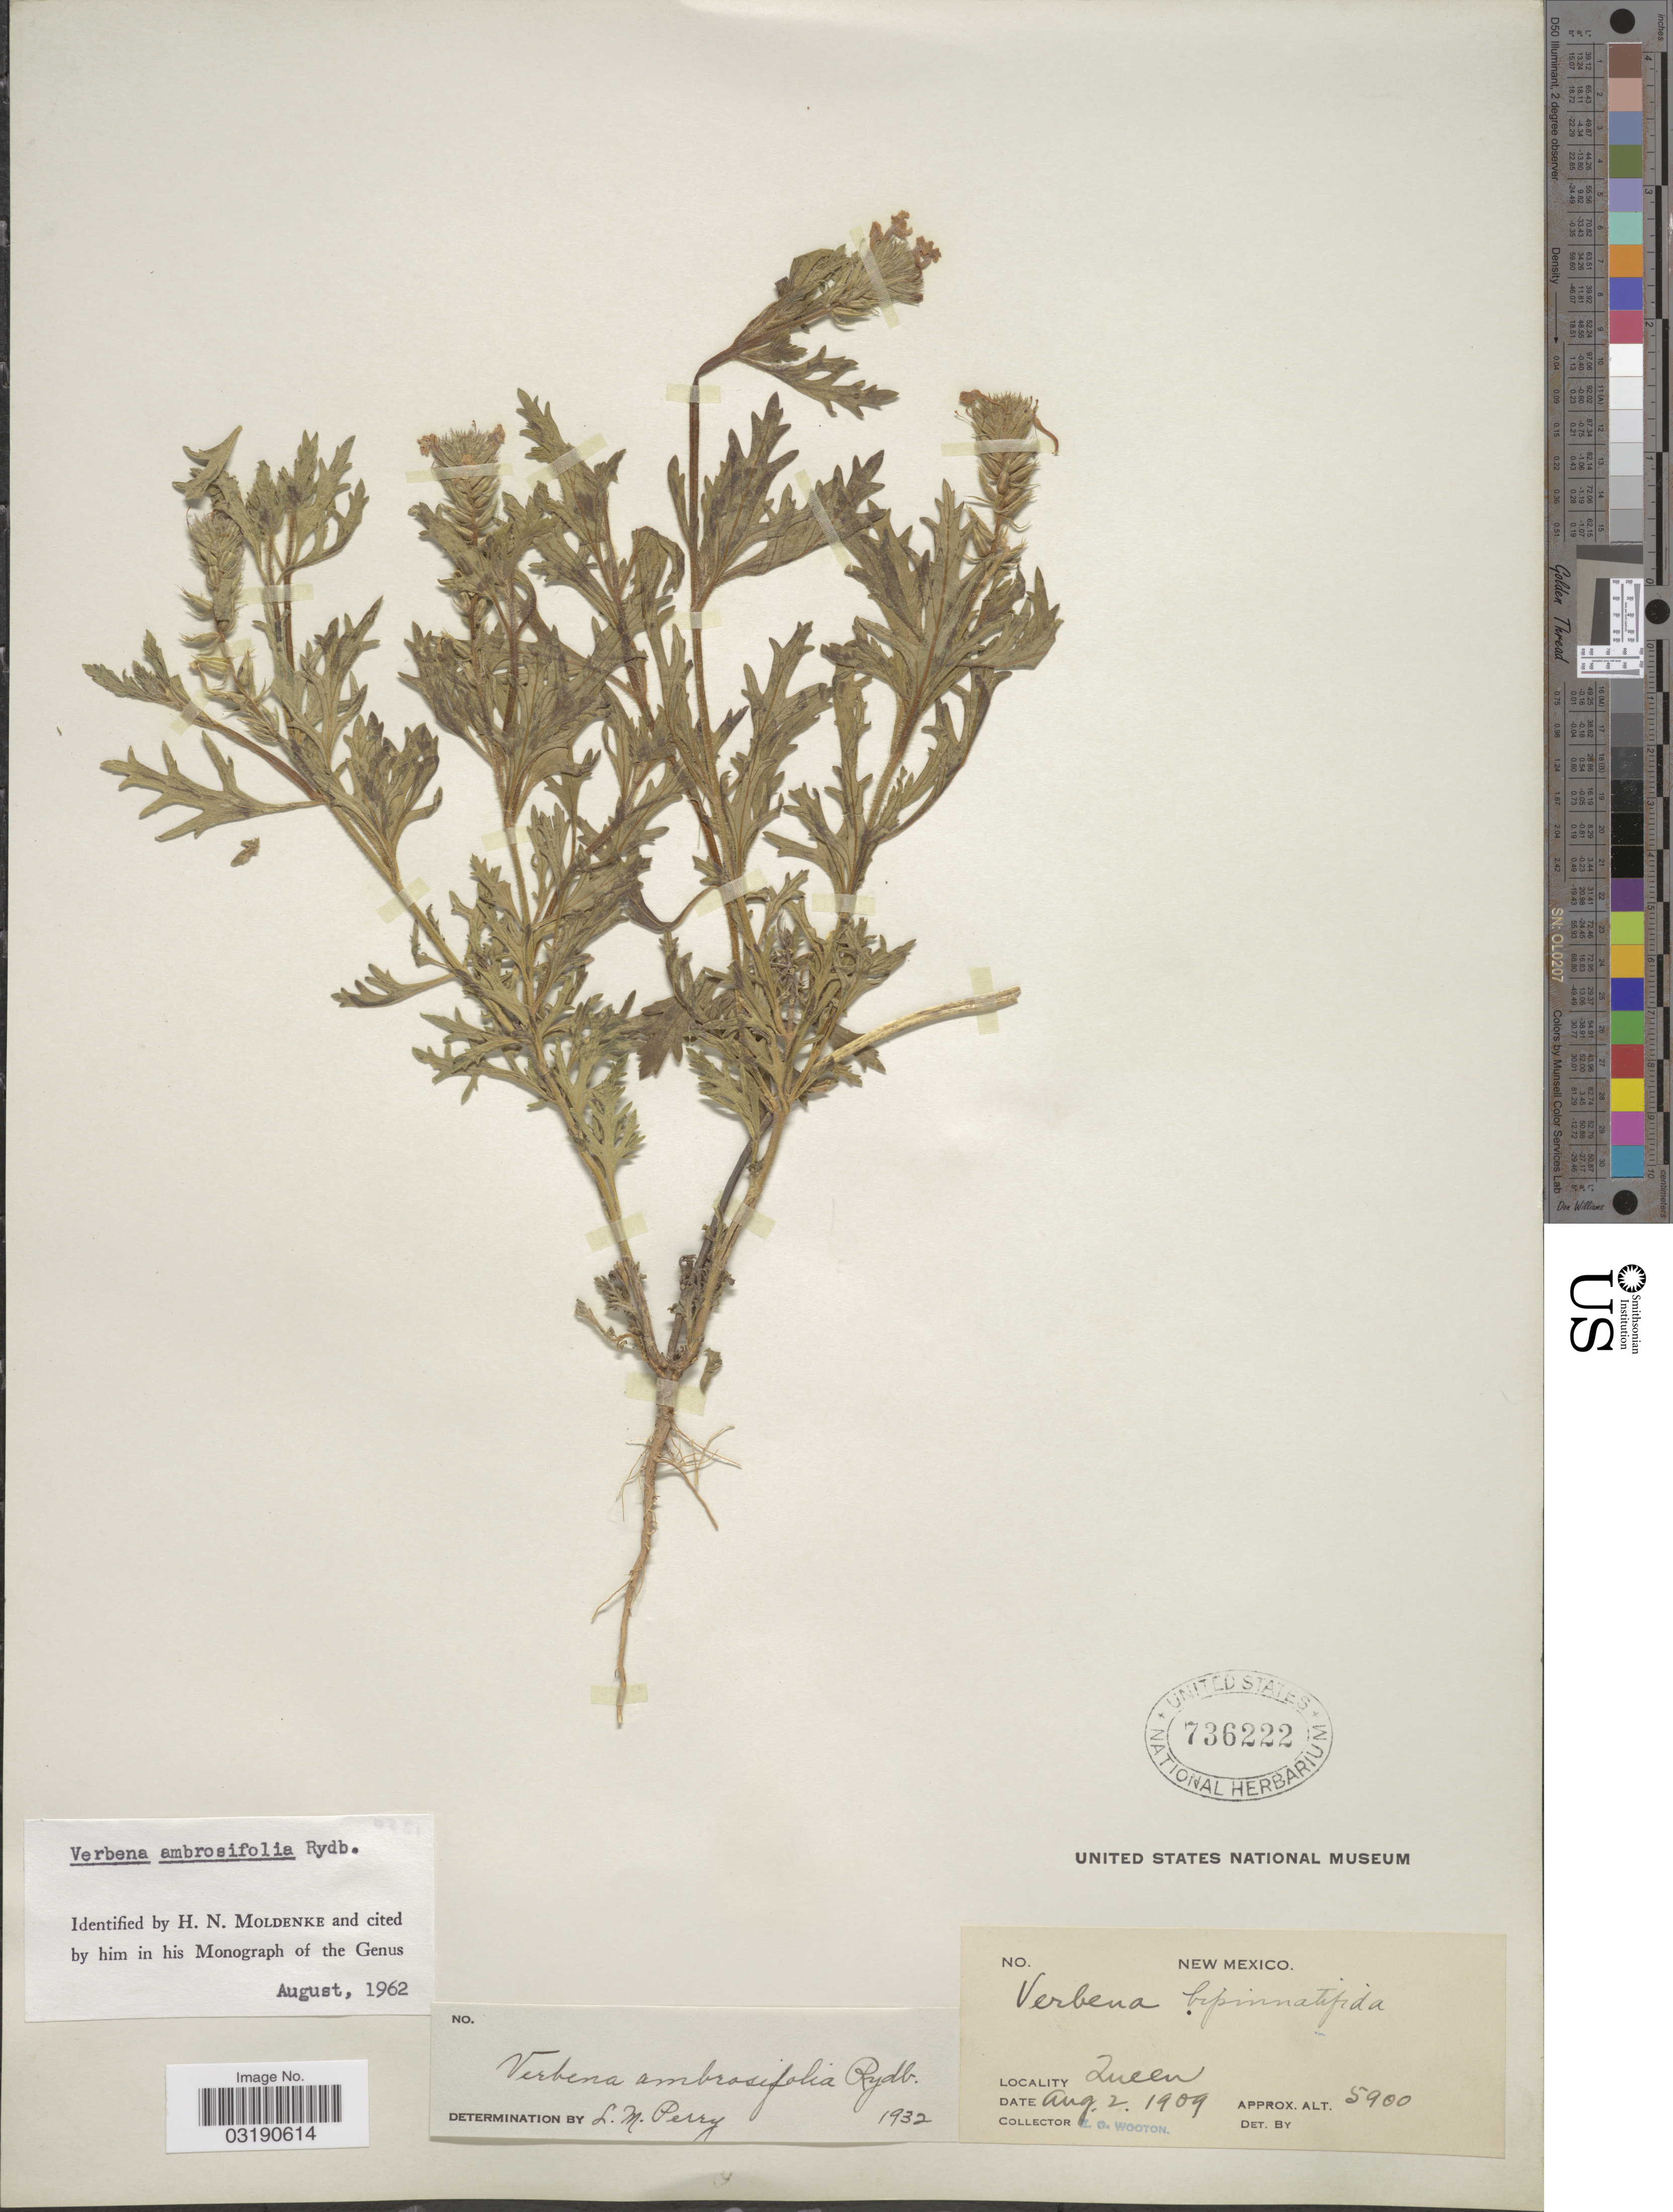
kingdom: Plantae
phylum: Tracheophyta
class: Magnoliopsida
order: Lamiales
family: Verbenaceae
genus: Verbena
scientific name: Verbena ambrosiifolia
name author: Rydb. ex Small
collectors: E. O. Wooton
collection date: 1909-08-02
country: United States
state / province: New Mexico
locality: Queen.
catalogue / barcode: US 736222